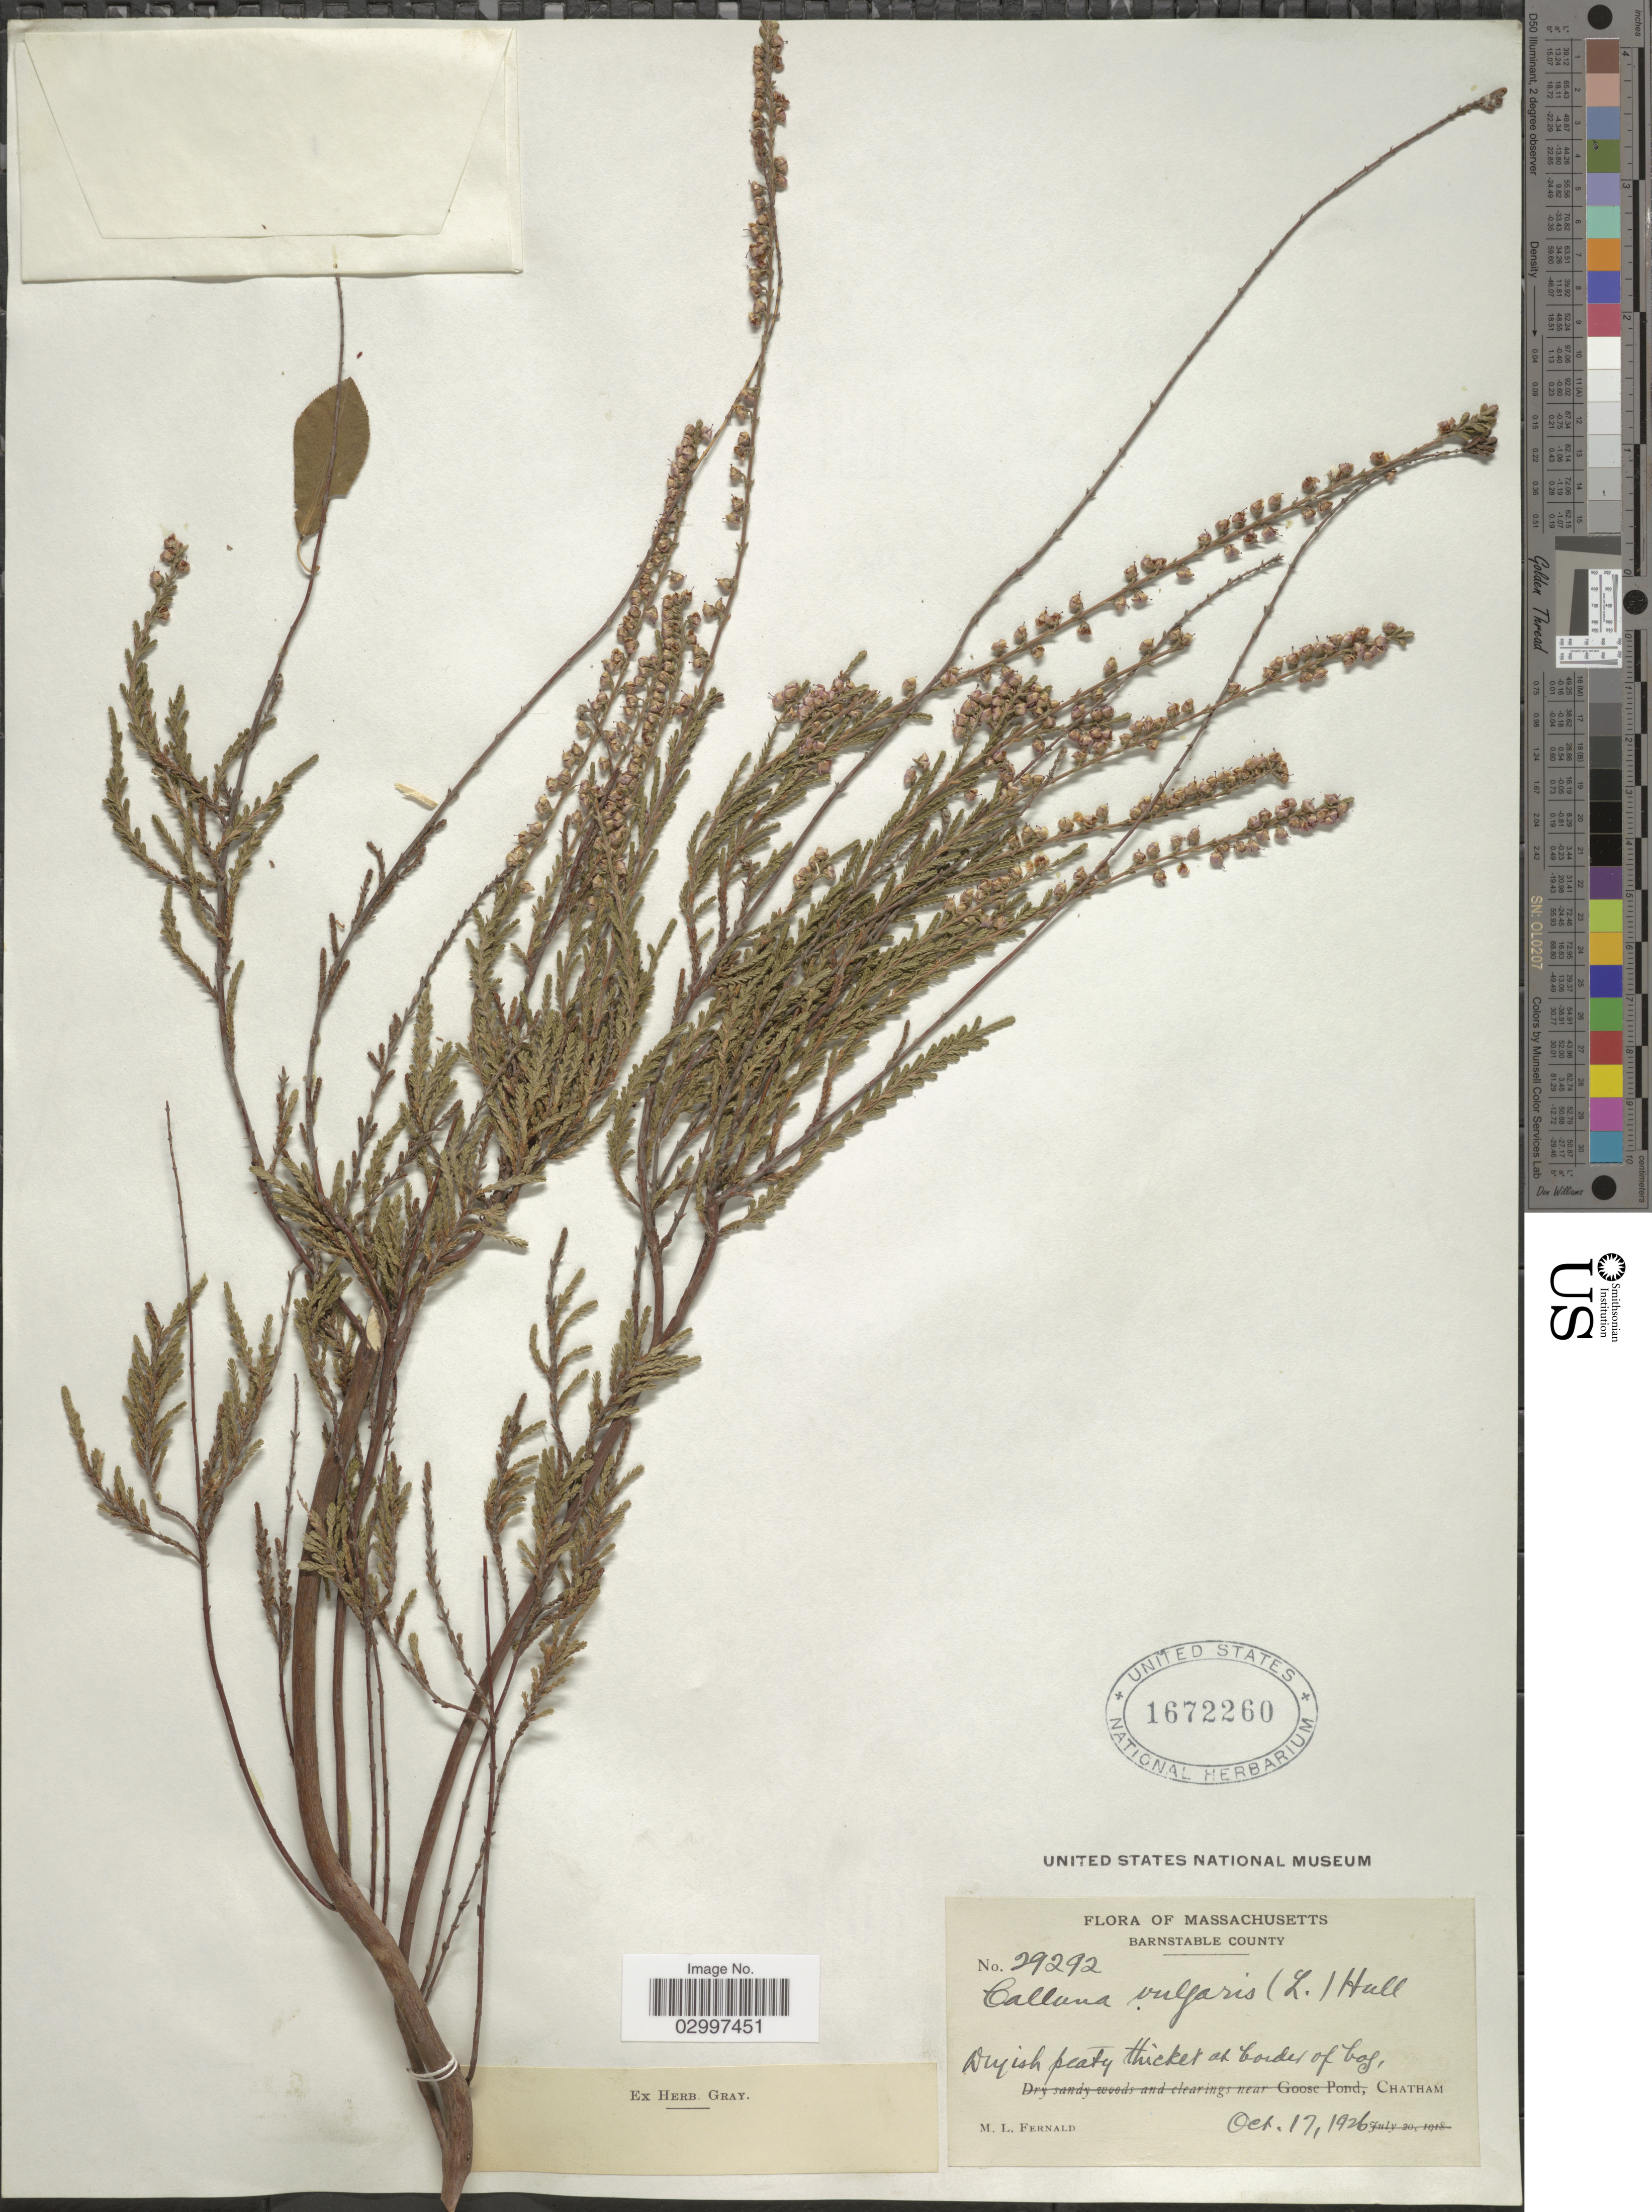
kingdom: Plantae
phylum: Tracheophyta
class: Magnoliopsida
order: Ericales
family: Ericaceae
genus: Calluna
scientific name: Calluna vulgaris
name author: (L.) Hull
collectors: M. L. Fernald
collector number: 29292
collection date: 1926-10-17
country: United States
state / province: Massachusetts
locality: Barnstable county. Chatham.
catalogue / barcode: US 1672260